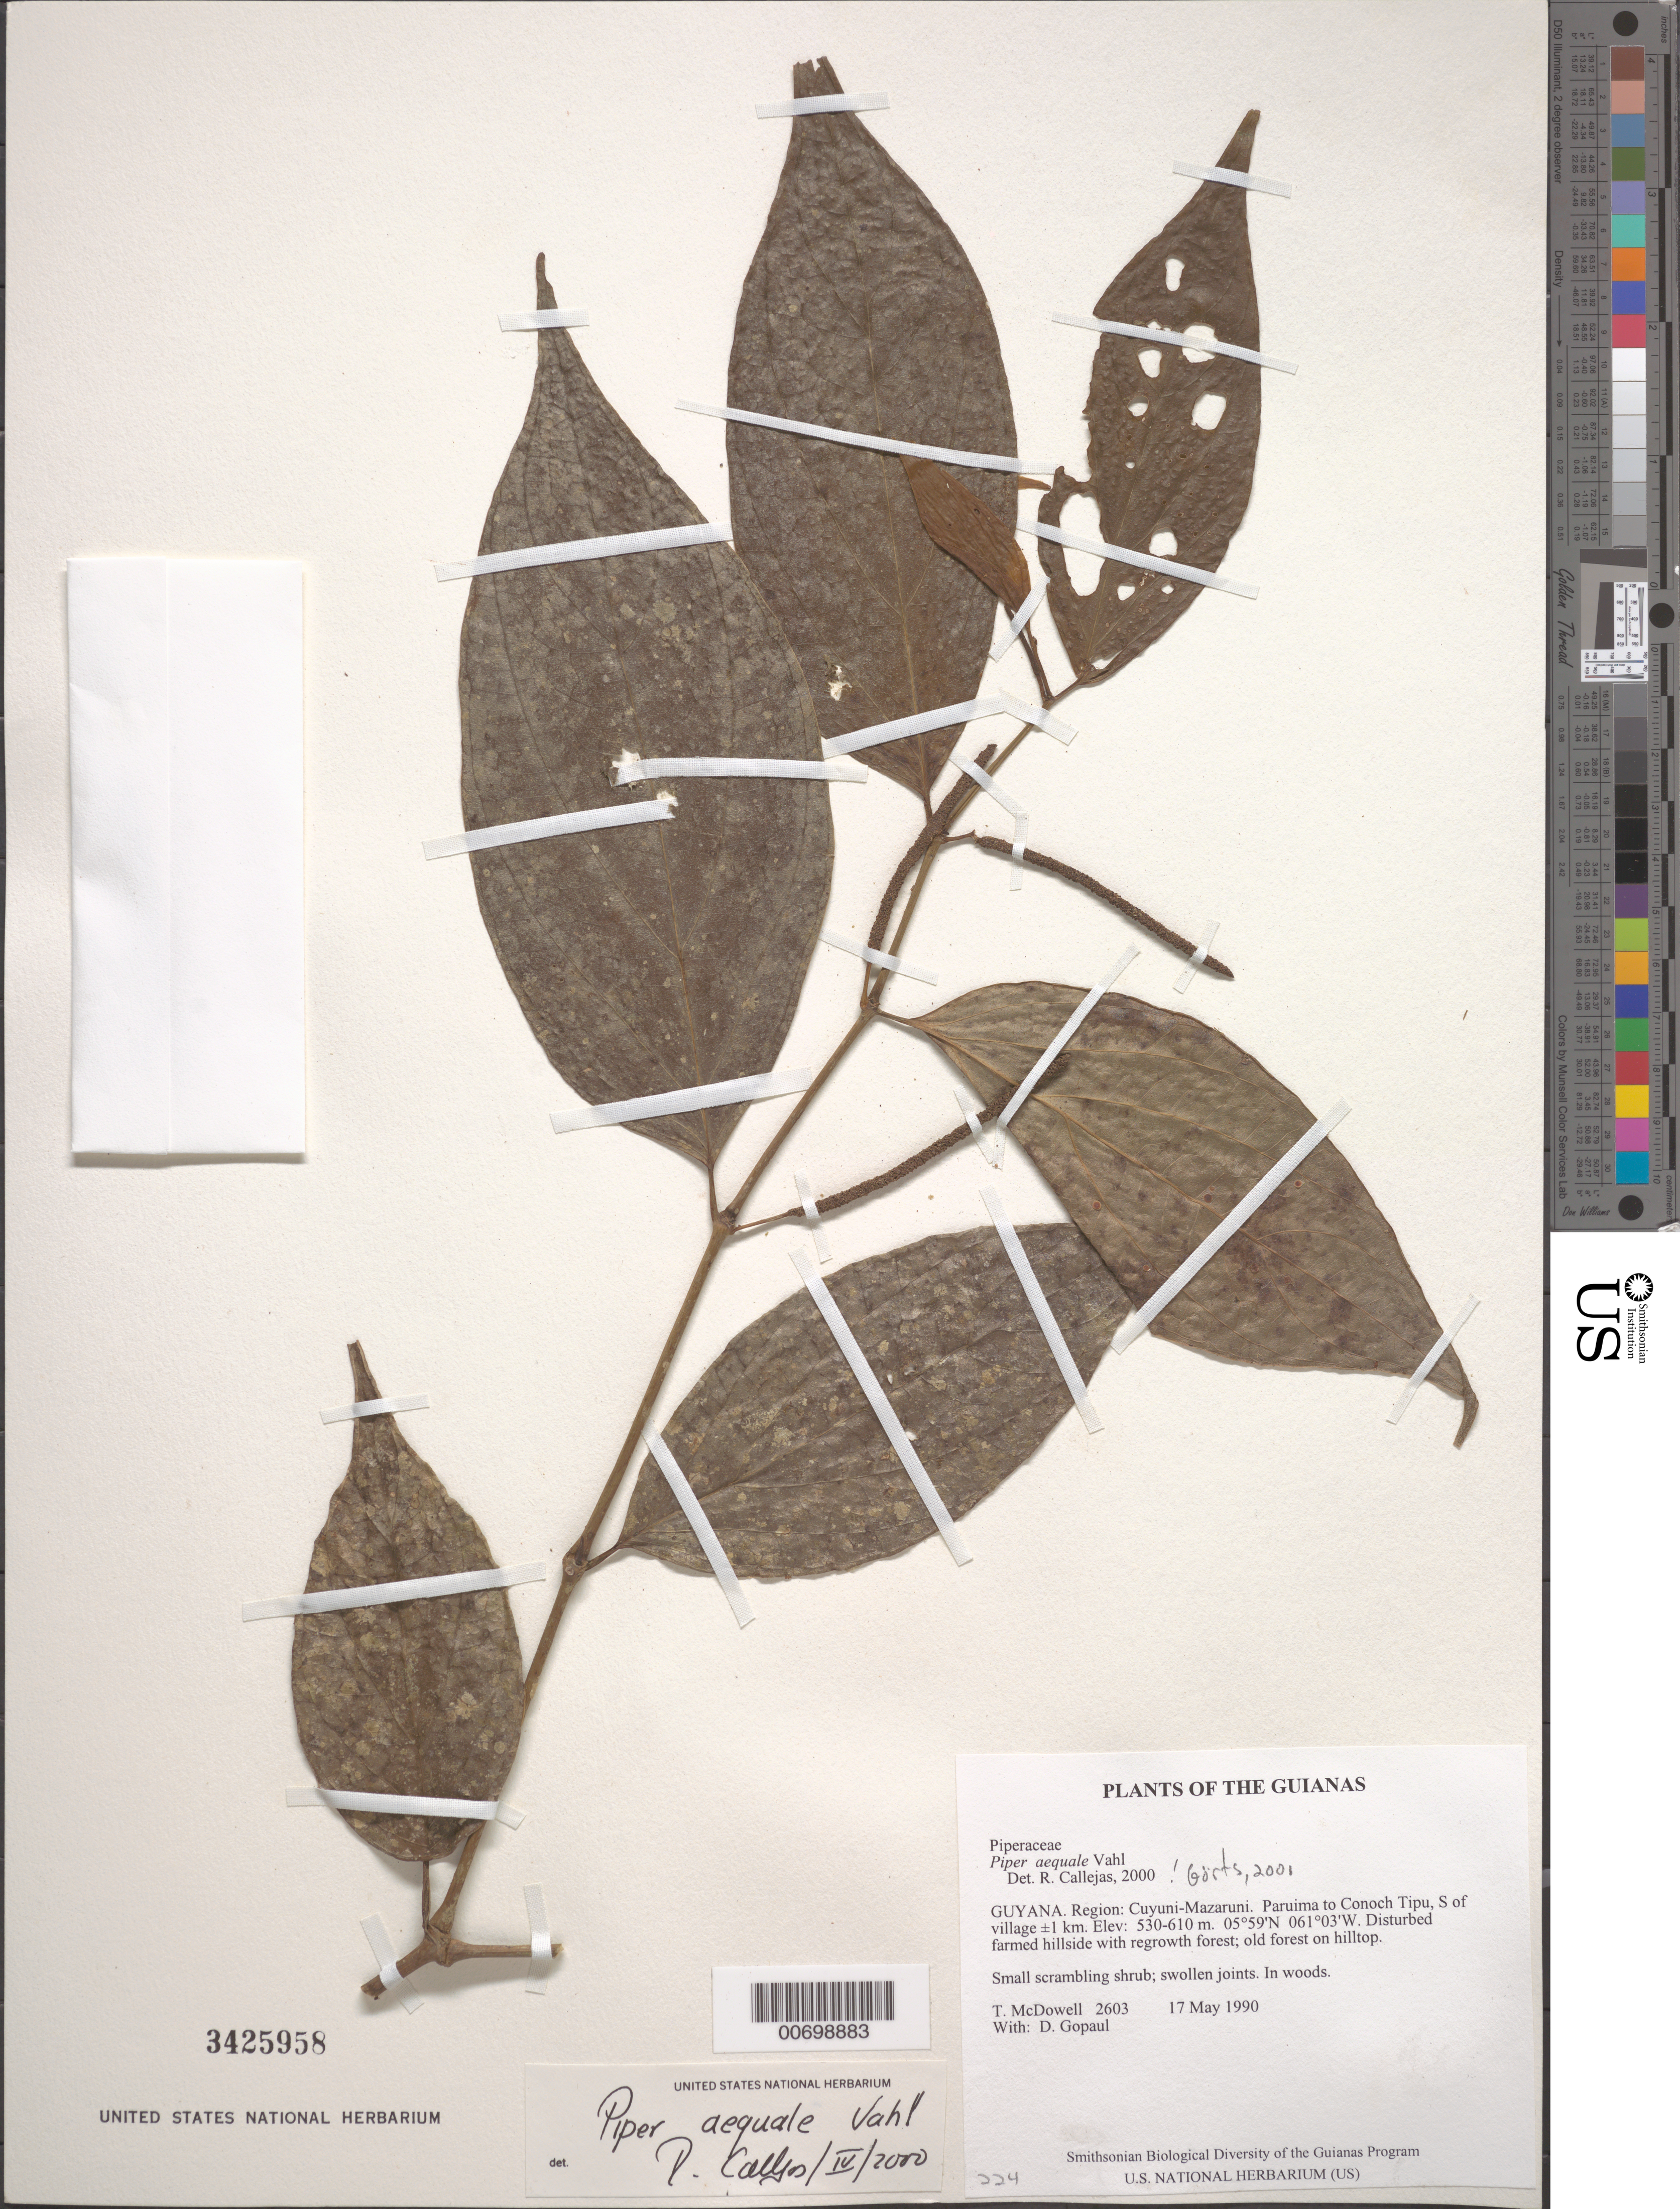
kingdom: Plantae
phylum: Tracheophyta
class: Magnoliopsida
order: Piperales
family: Piperaceae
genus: Piper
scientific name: Piper aequale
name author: Vahl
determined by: Görts-van Rijn, A. R. A.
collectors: T. McDowell & D. Gopaul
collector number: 2603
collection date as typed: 17 May 1990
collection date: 1990-05-17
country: Guyana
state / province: Cuyuni-Mazaruni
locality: Paruima to Conoch Tipu, S of village ±1 km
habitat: Disturbed farmed hillside with regrowth forest; old forest on hilltop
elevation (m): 530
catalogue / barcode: US 3425958